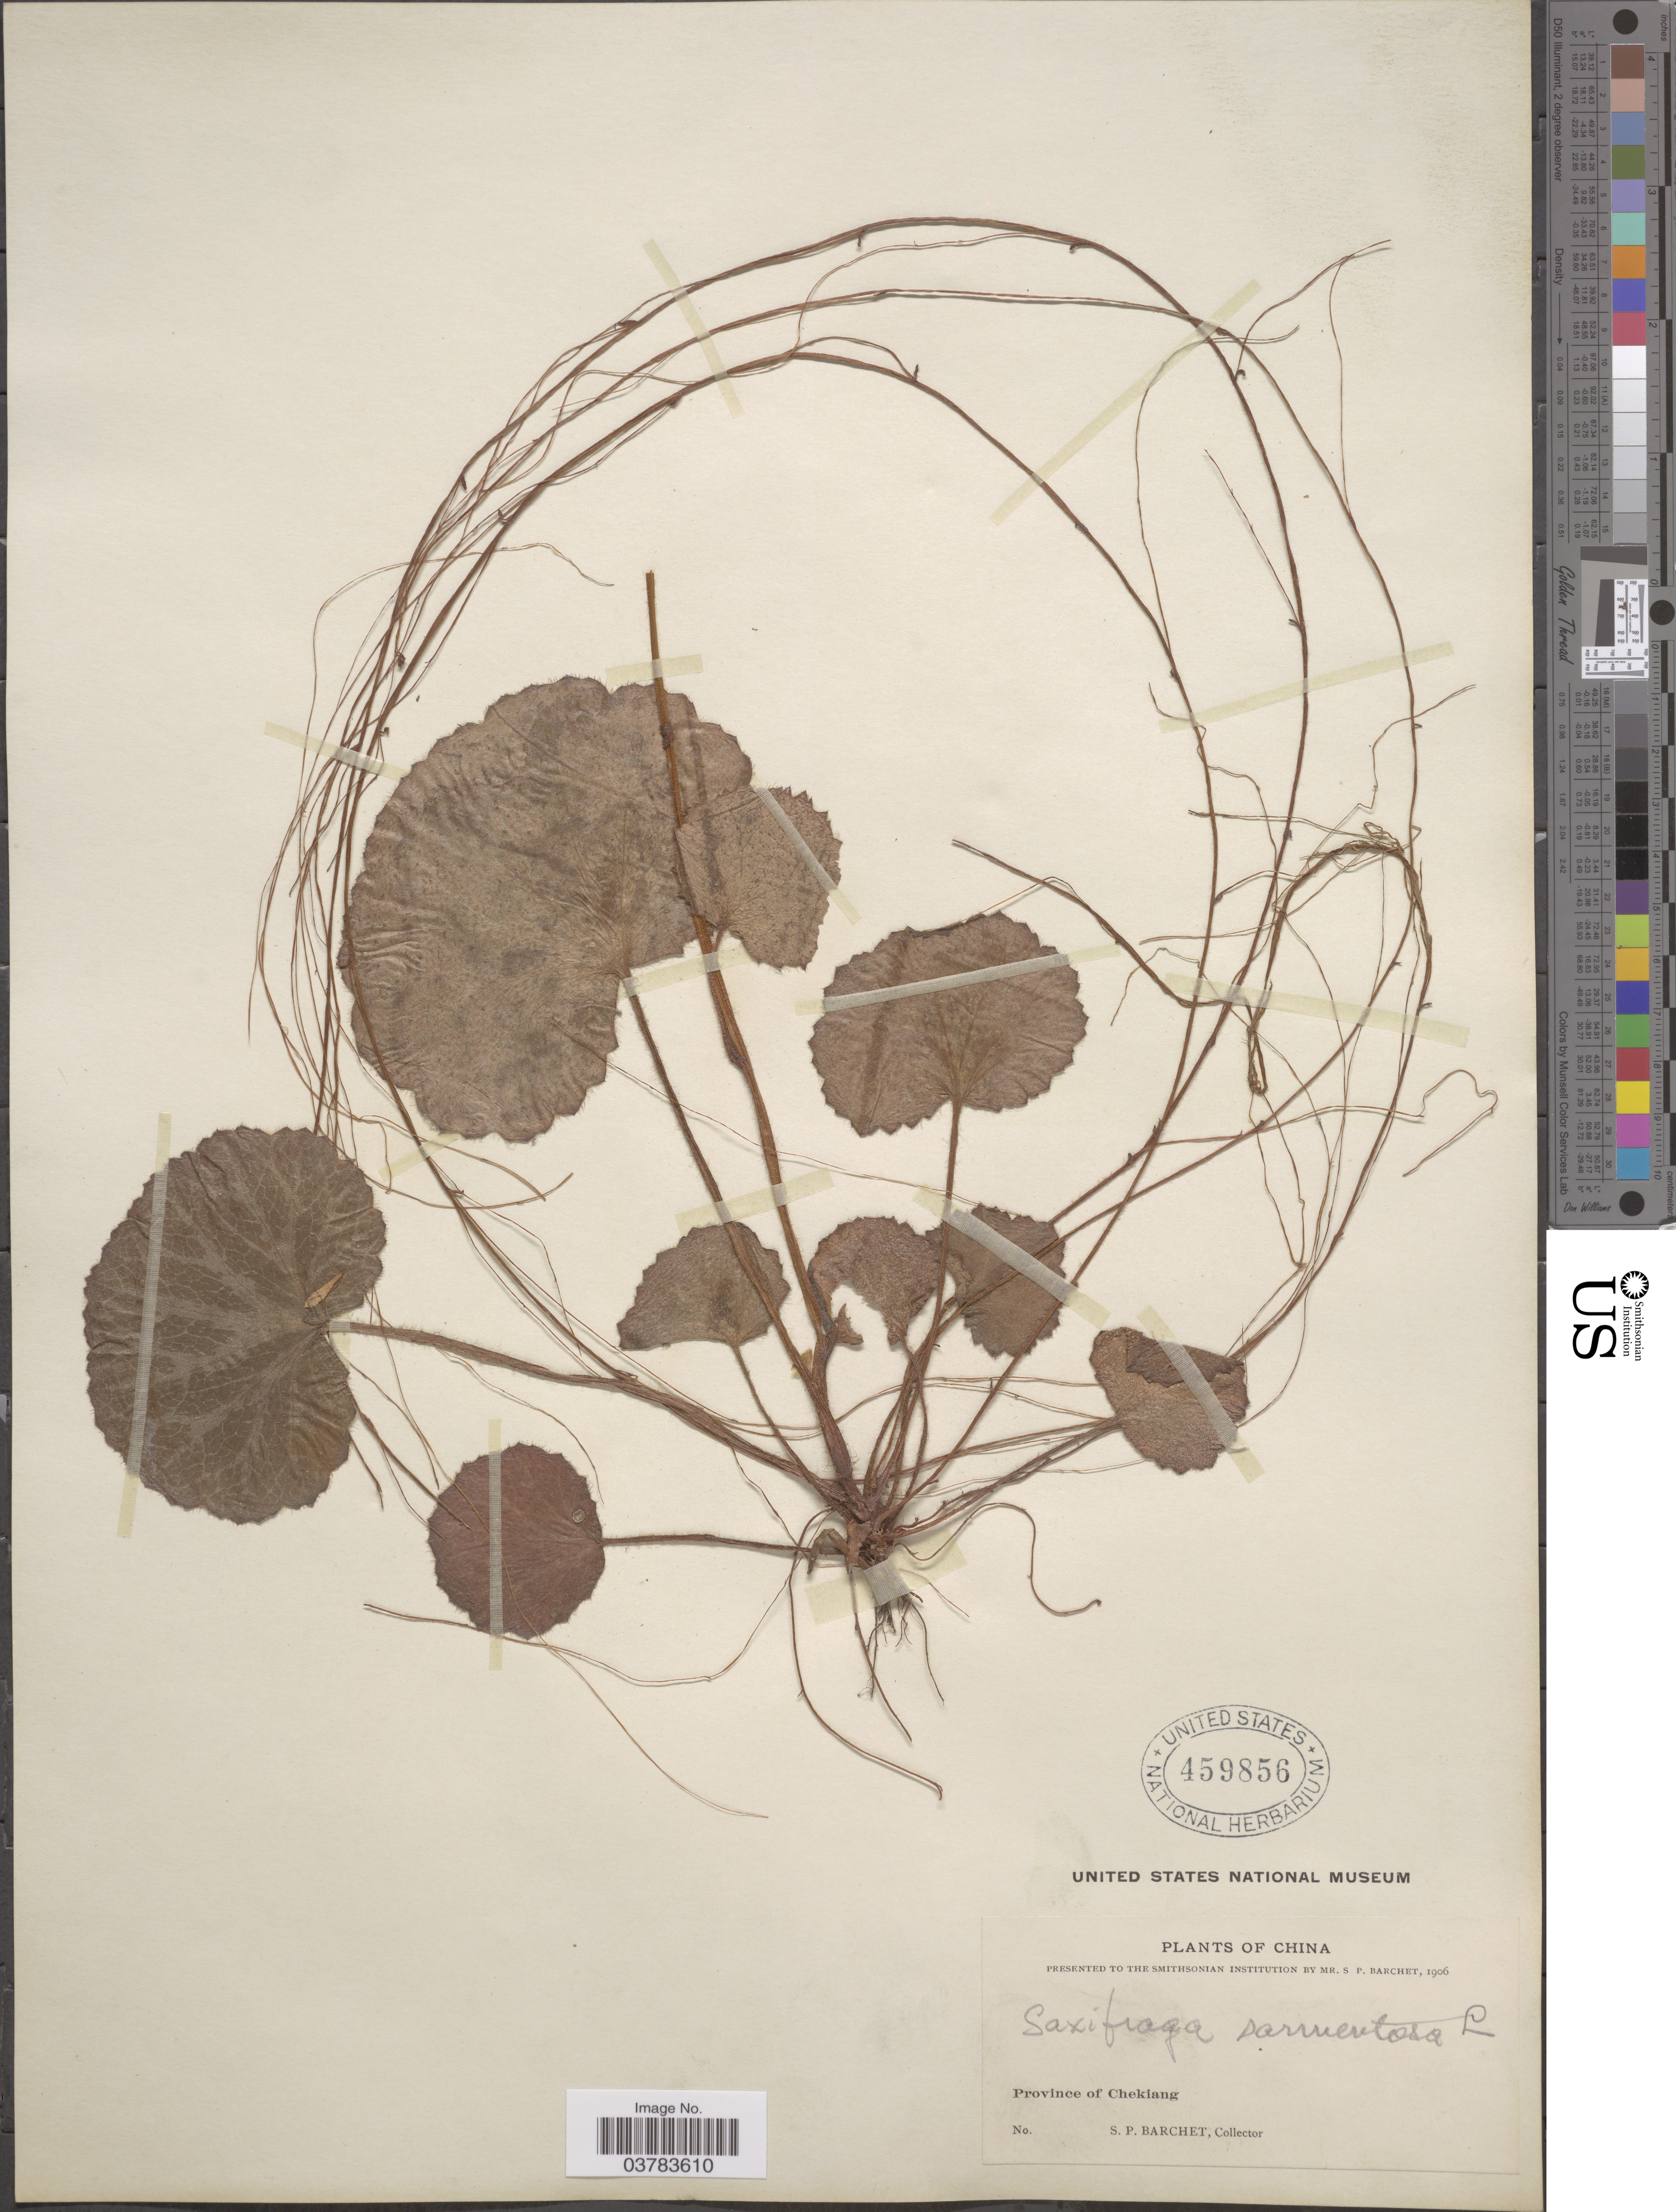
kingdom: Plantae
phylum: Tracheophyta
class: Magnoliopsida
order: Saxifragales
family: Saxifragaceae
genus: Saxifraga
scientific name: Saxifraga sarmentosa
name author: L. f.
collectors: S. P. Barchet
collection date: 1906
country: China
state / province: Zhejiang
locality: Province of Chekiang.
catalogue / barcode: US 459856